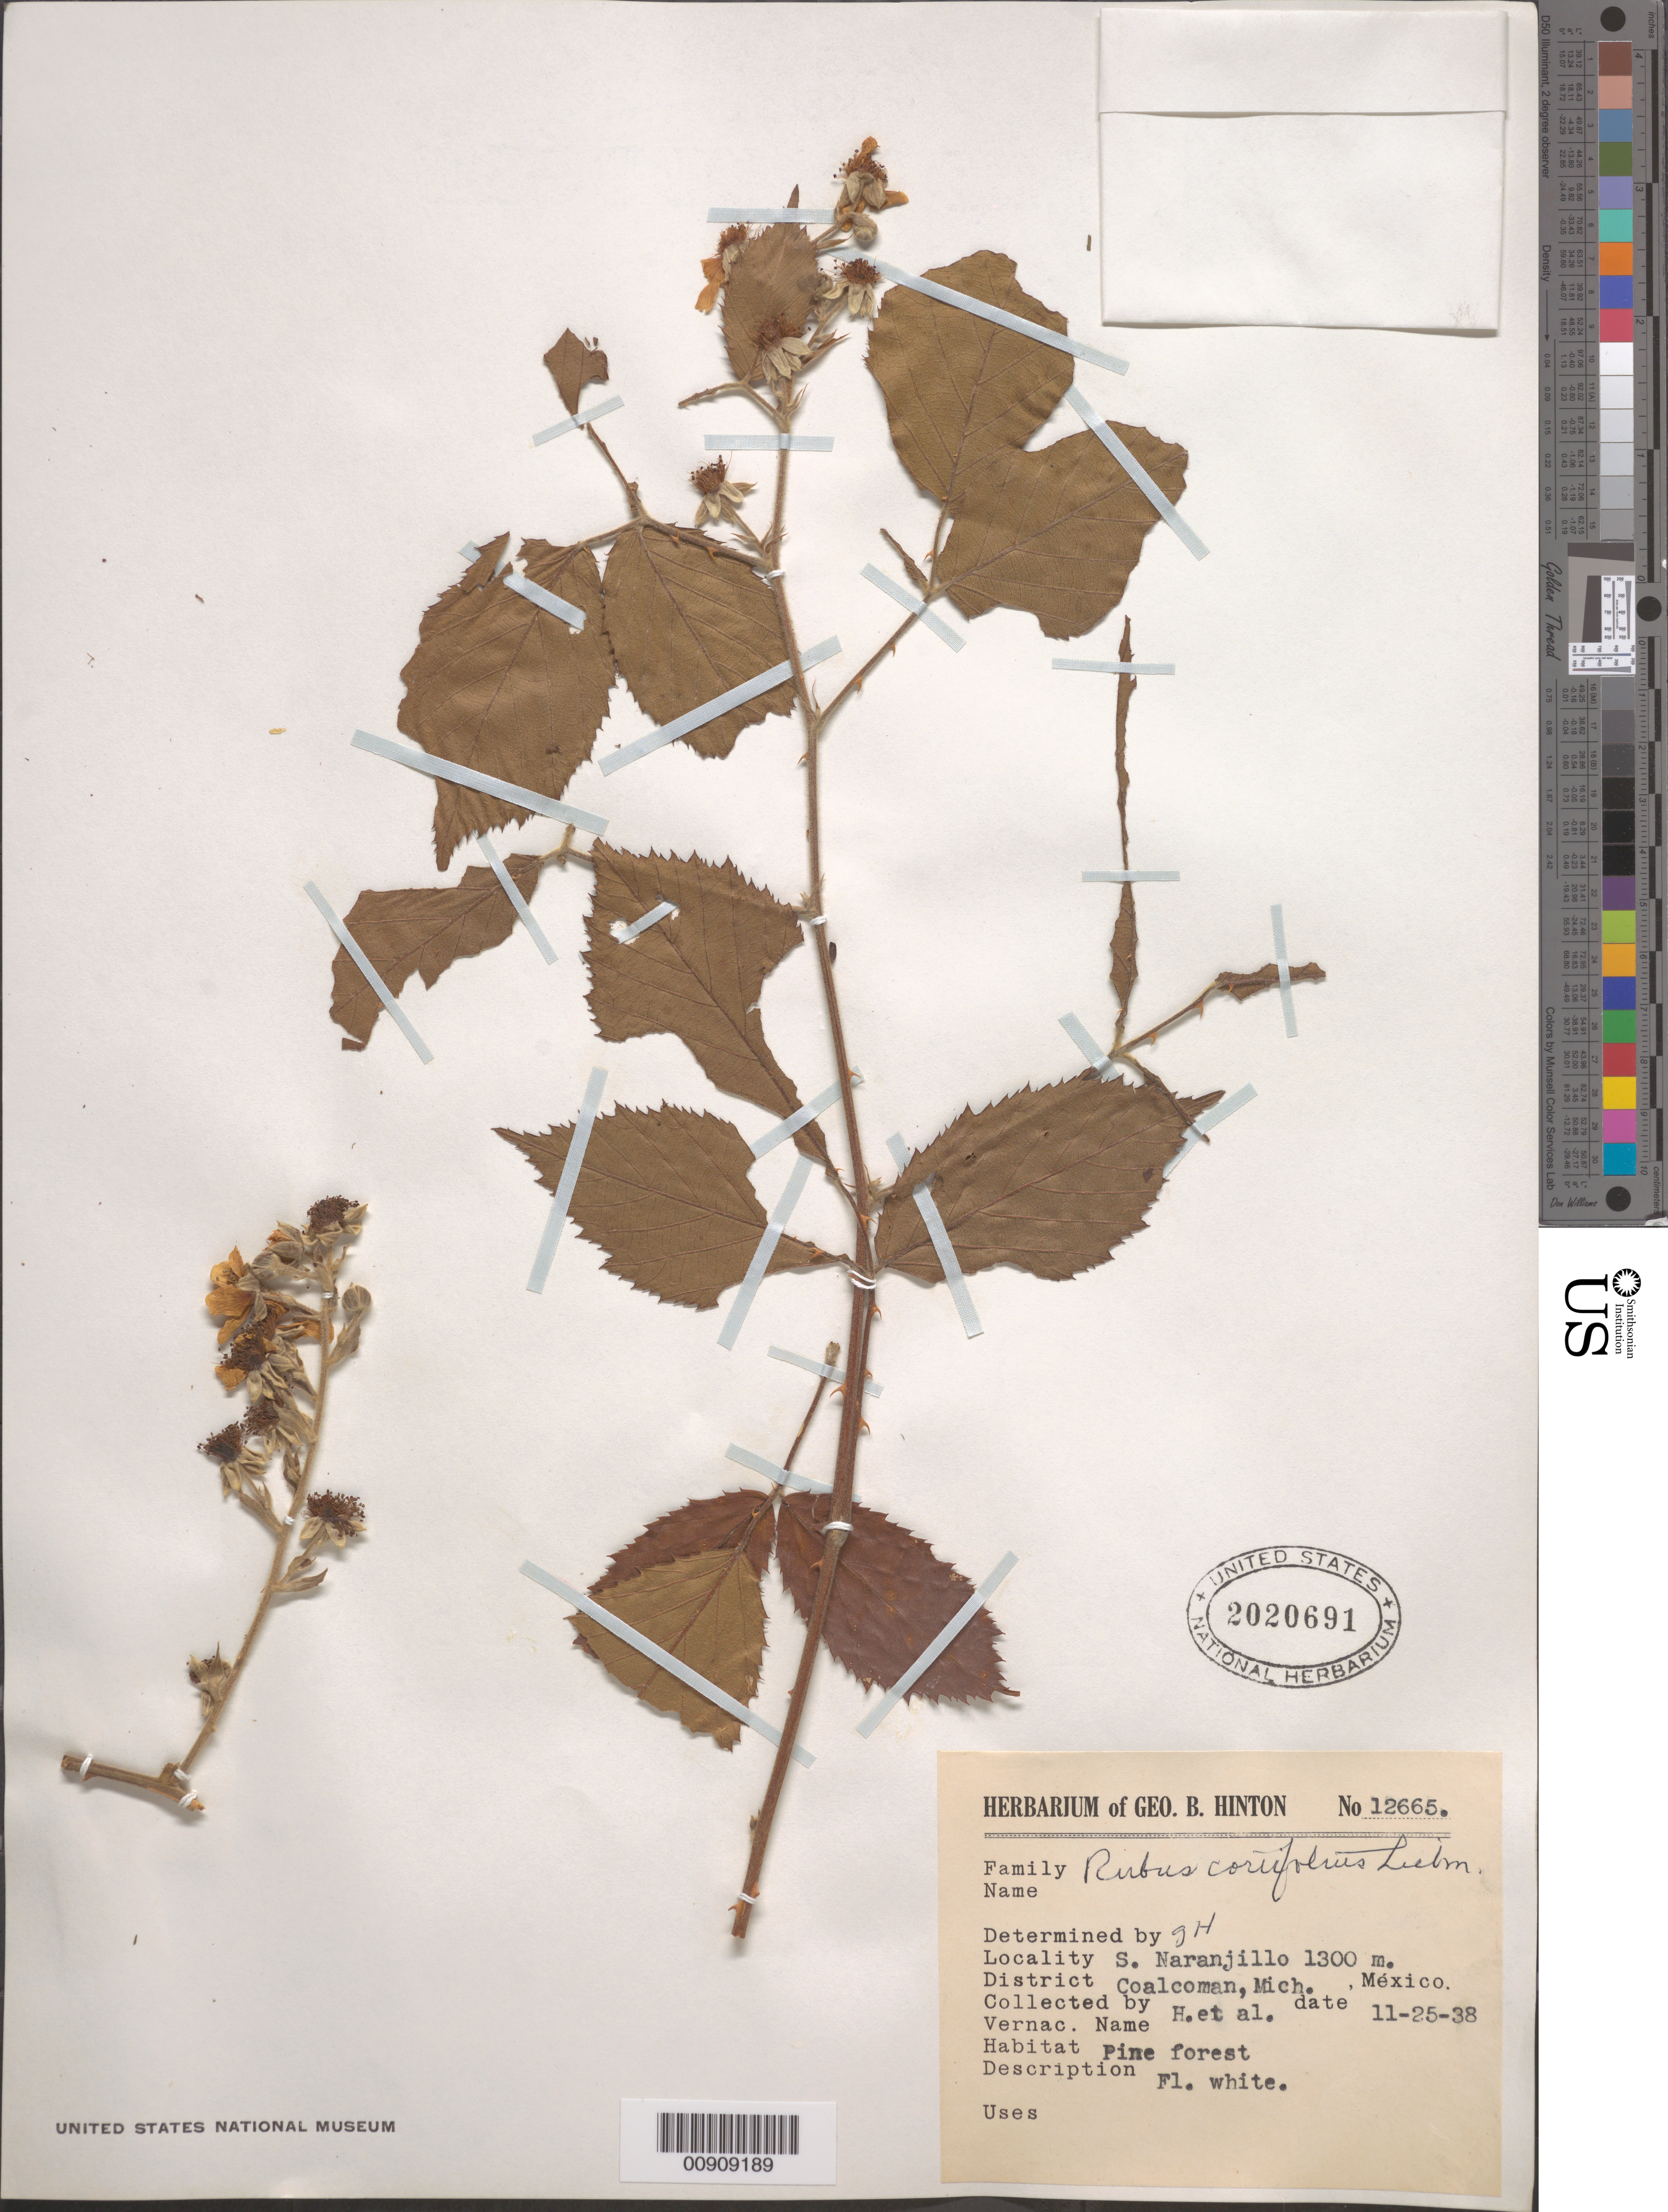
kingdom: Plantae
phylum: Tracheophyta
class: Magnoliopsida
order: Rosales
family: Rosaceae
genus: Rubus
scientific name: Rubus coriifolius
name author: Liebm.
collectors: G. B. Hinton & et al.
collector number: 12665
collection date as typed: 25 Nov 1938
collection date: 1938-11-25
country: Mexico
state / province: Michoacán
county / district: Coalcomán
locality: S. Naranjillo, District Coalcomán, Michoacán.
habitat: Pine forest.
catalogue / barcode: US 2020691